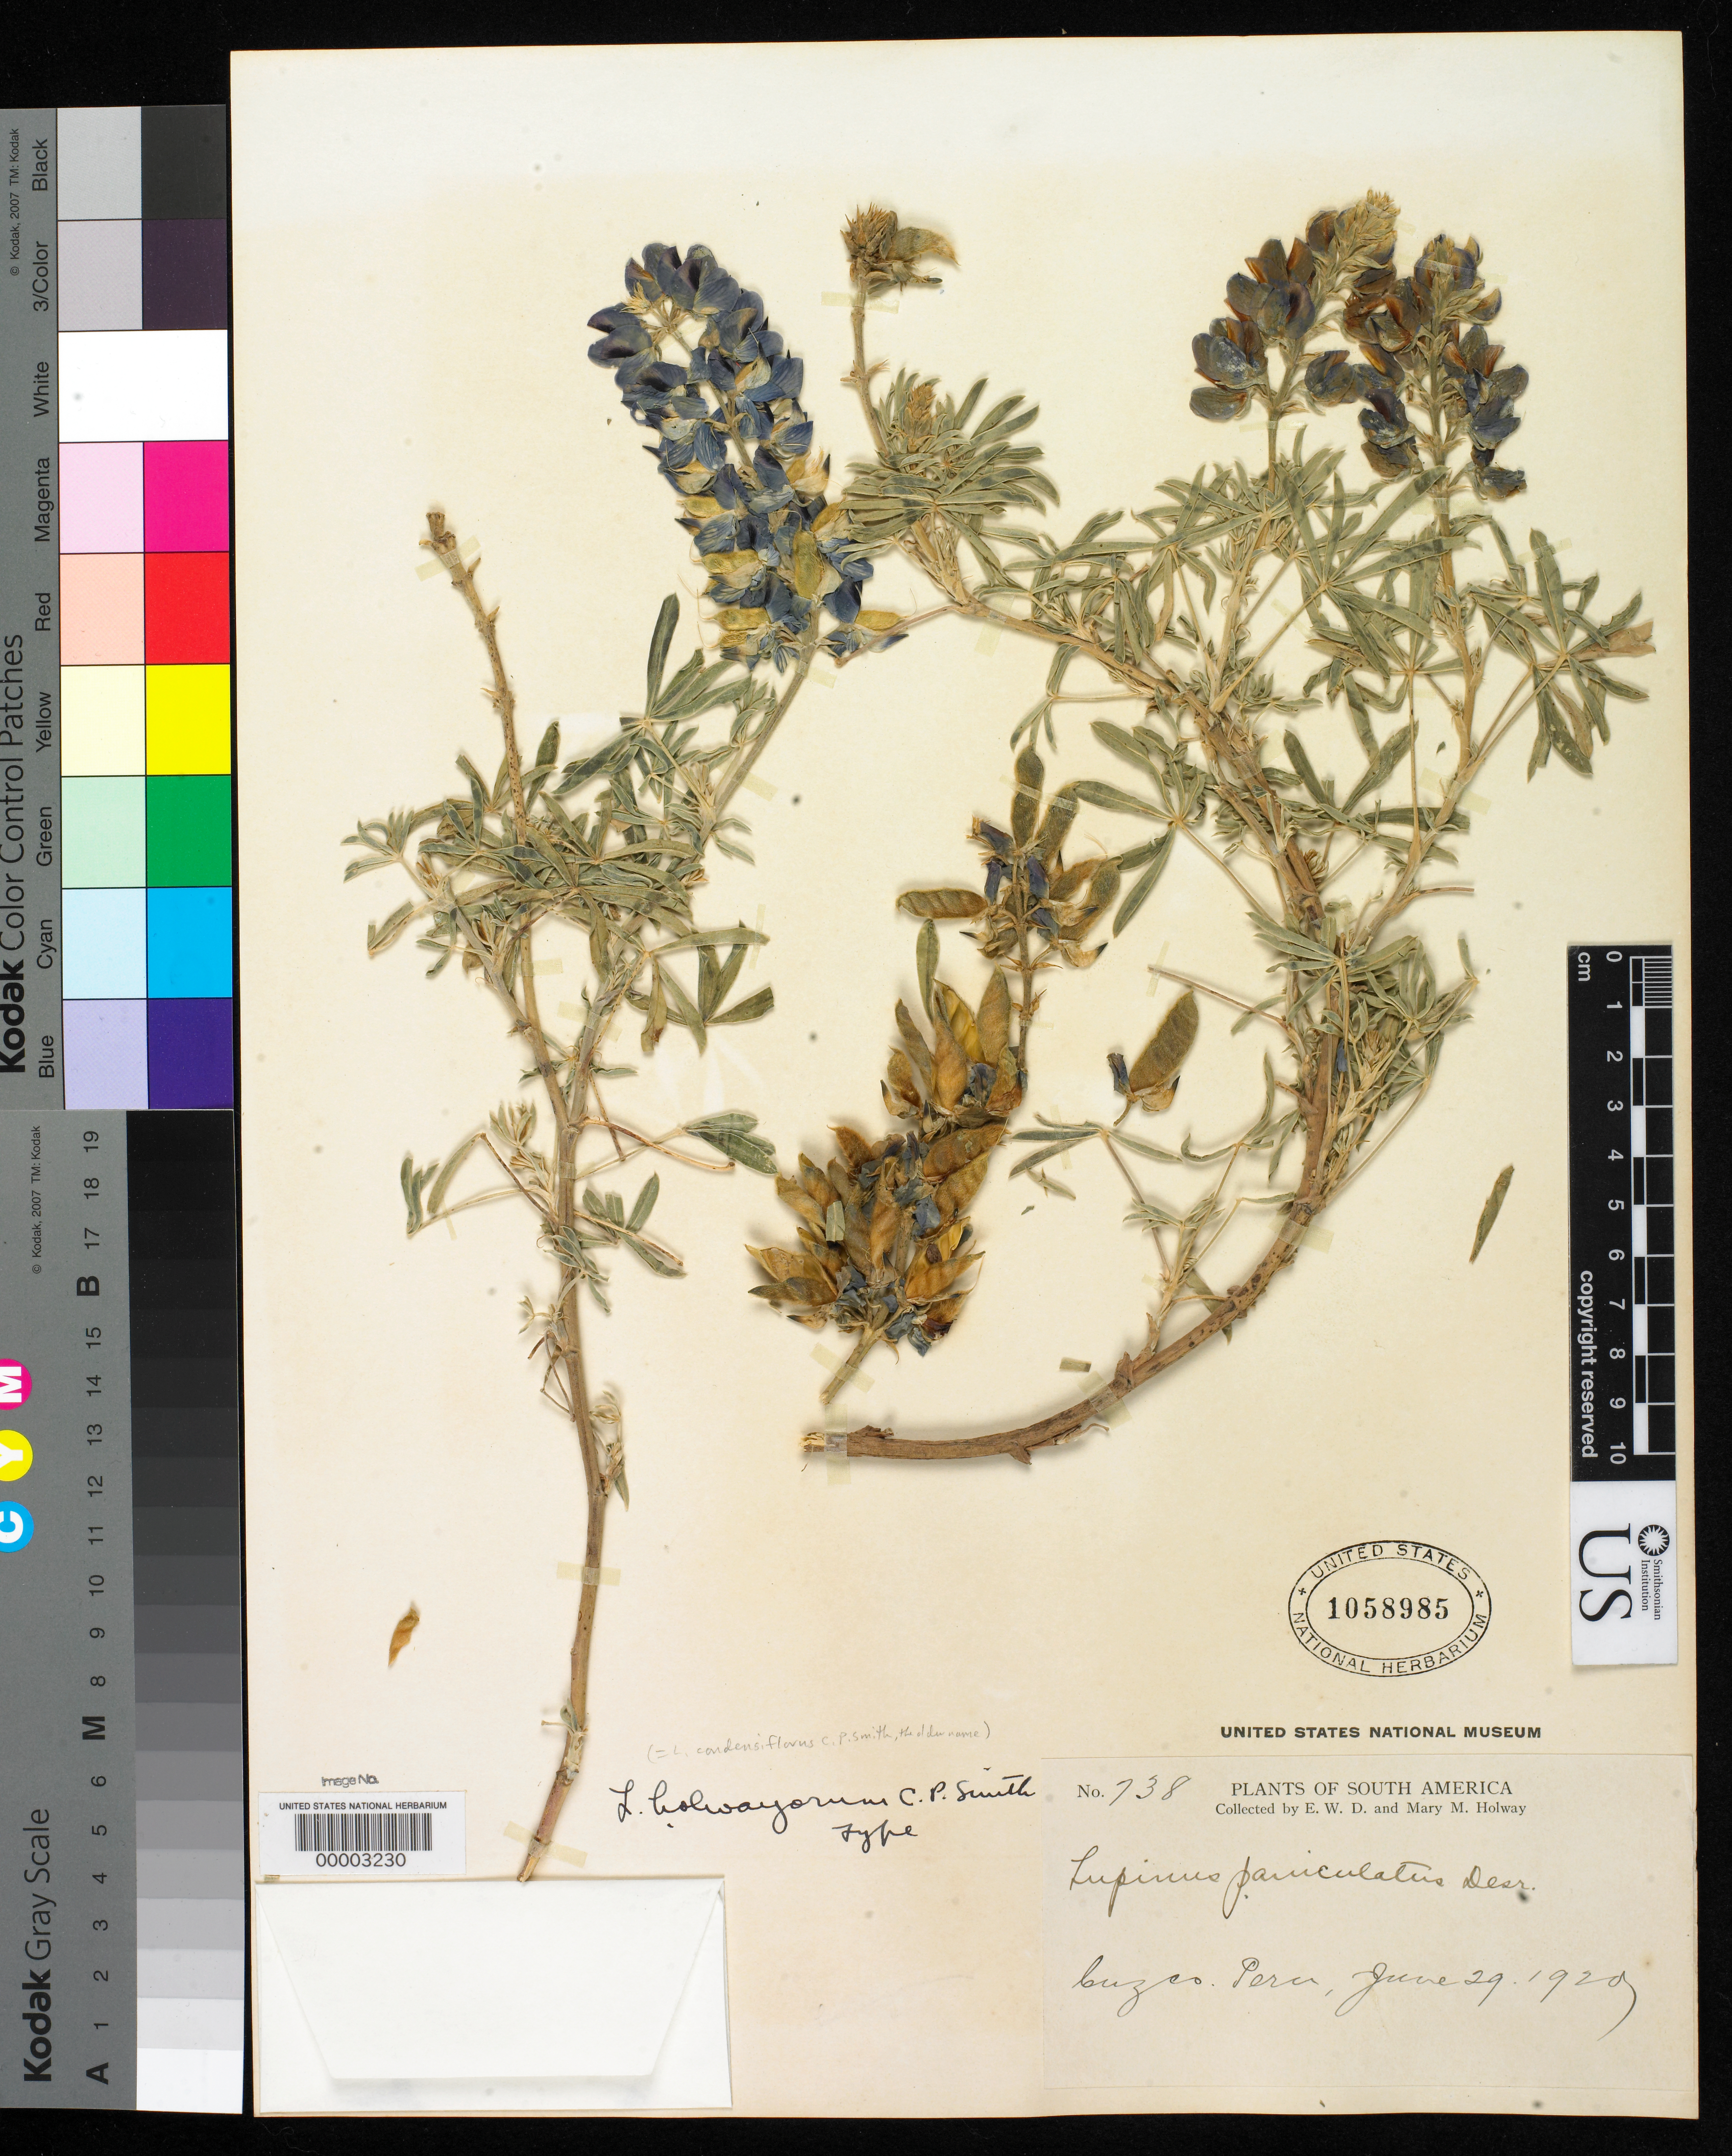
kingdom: Plantae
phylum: Tracheophyta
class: Magnoliopsida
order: Fabales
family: Fabaceae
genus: Lupinus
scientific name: Lupinus holwayorum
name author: C.P. Sm.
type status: Holotype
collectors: E. W. D. Holway & M. M. Holway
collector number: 738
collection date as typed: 29 Jun 1920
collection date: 1920-06-29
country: Peru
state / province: Cusco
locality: Lima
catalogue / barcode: US 1058985